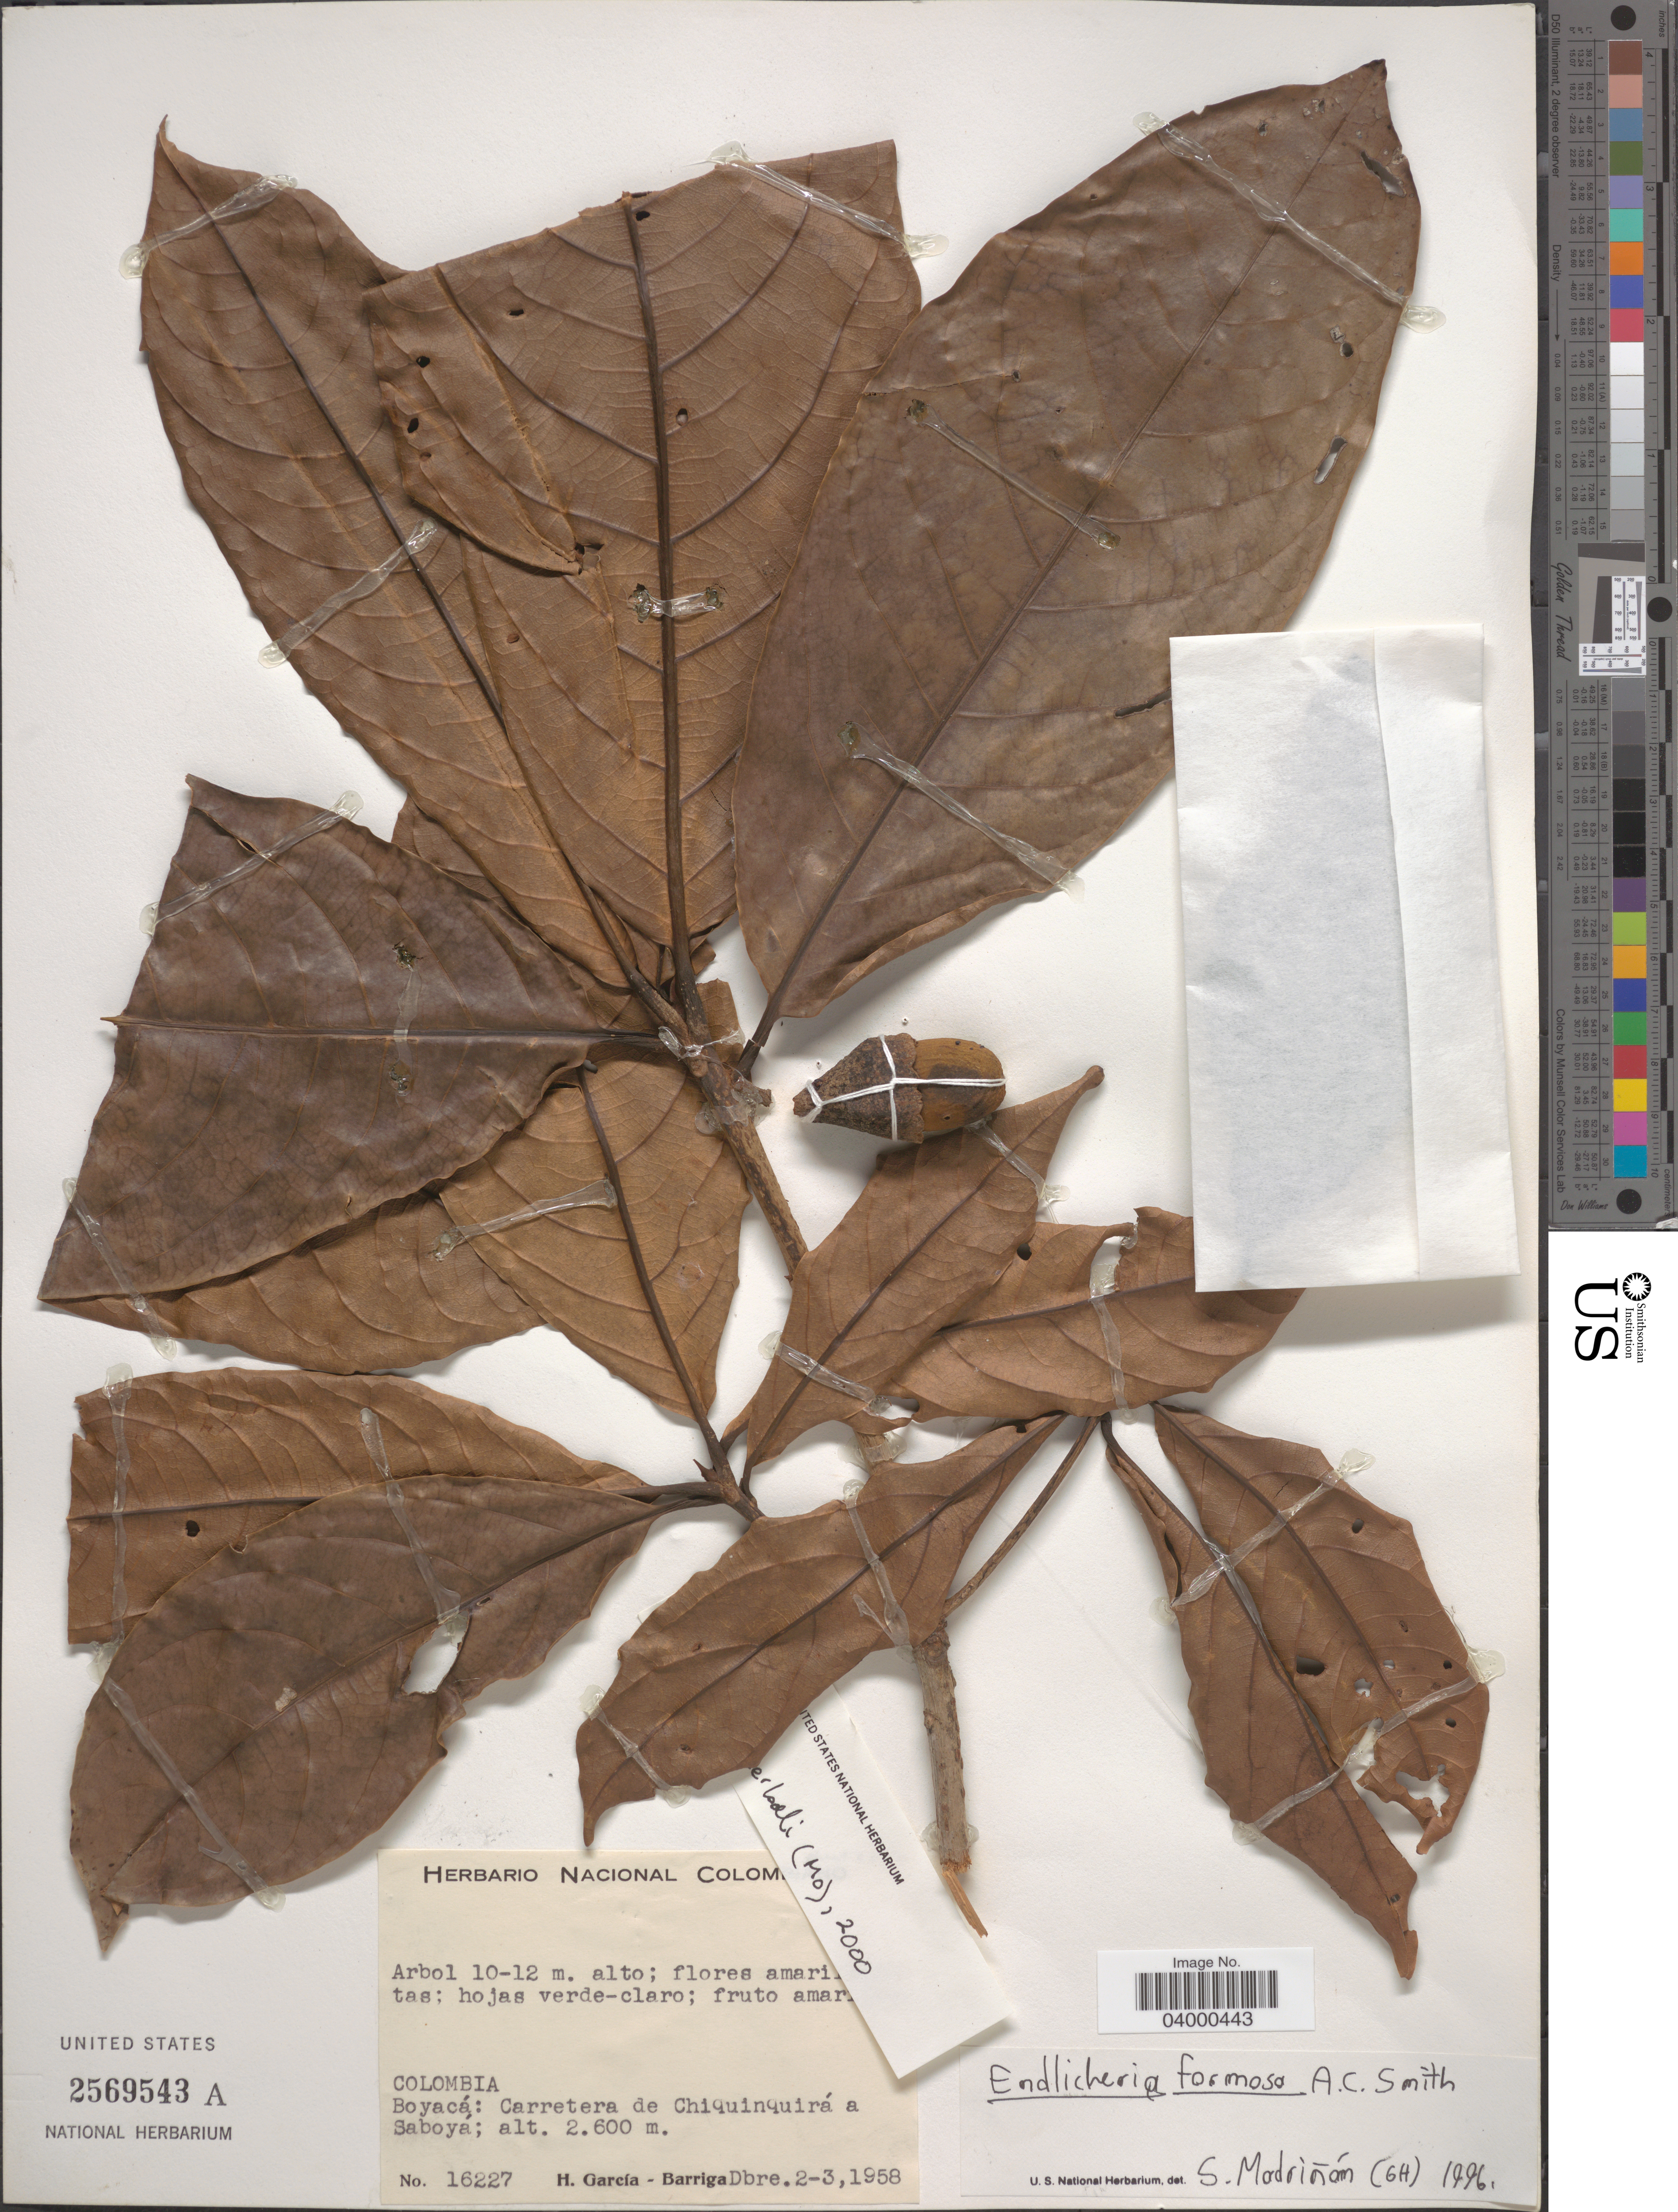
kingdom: Plantae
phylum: Tracheophyta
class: Magnoliopsida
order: Laurales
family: Lauraceae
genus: Aniba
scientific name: Aniba sp.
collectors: H. García Barriga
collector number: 16227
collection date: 1958-12-02/1958-12-03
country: Colombia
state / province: Boyacá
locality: Carretera de Chiquinquirá a Saboyá.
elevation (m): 2600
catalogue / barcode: US 2569543A